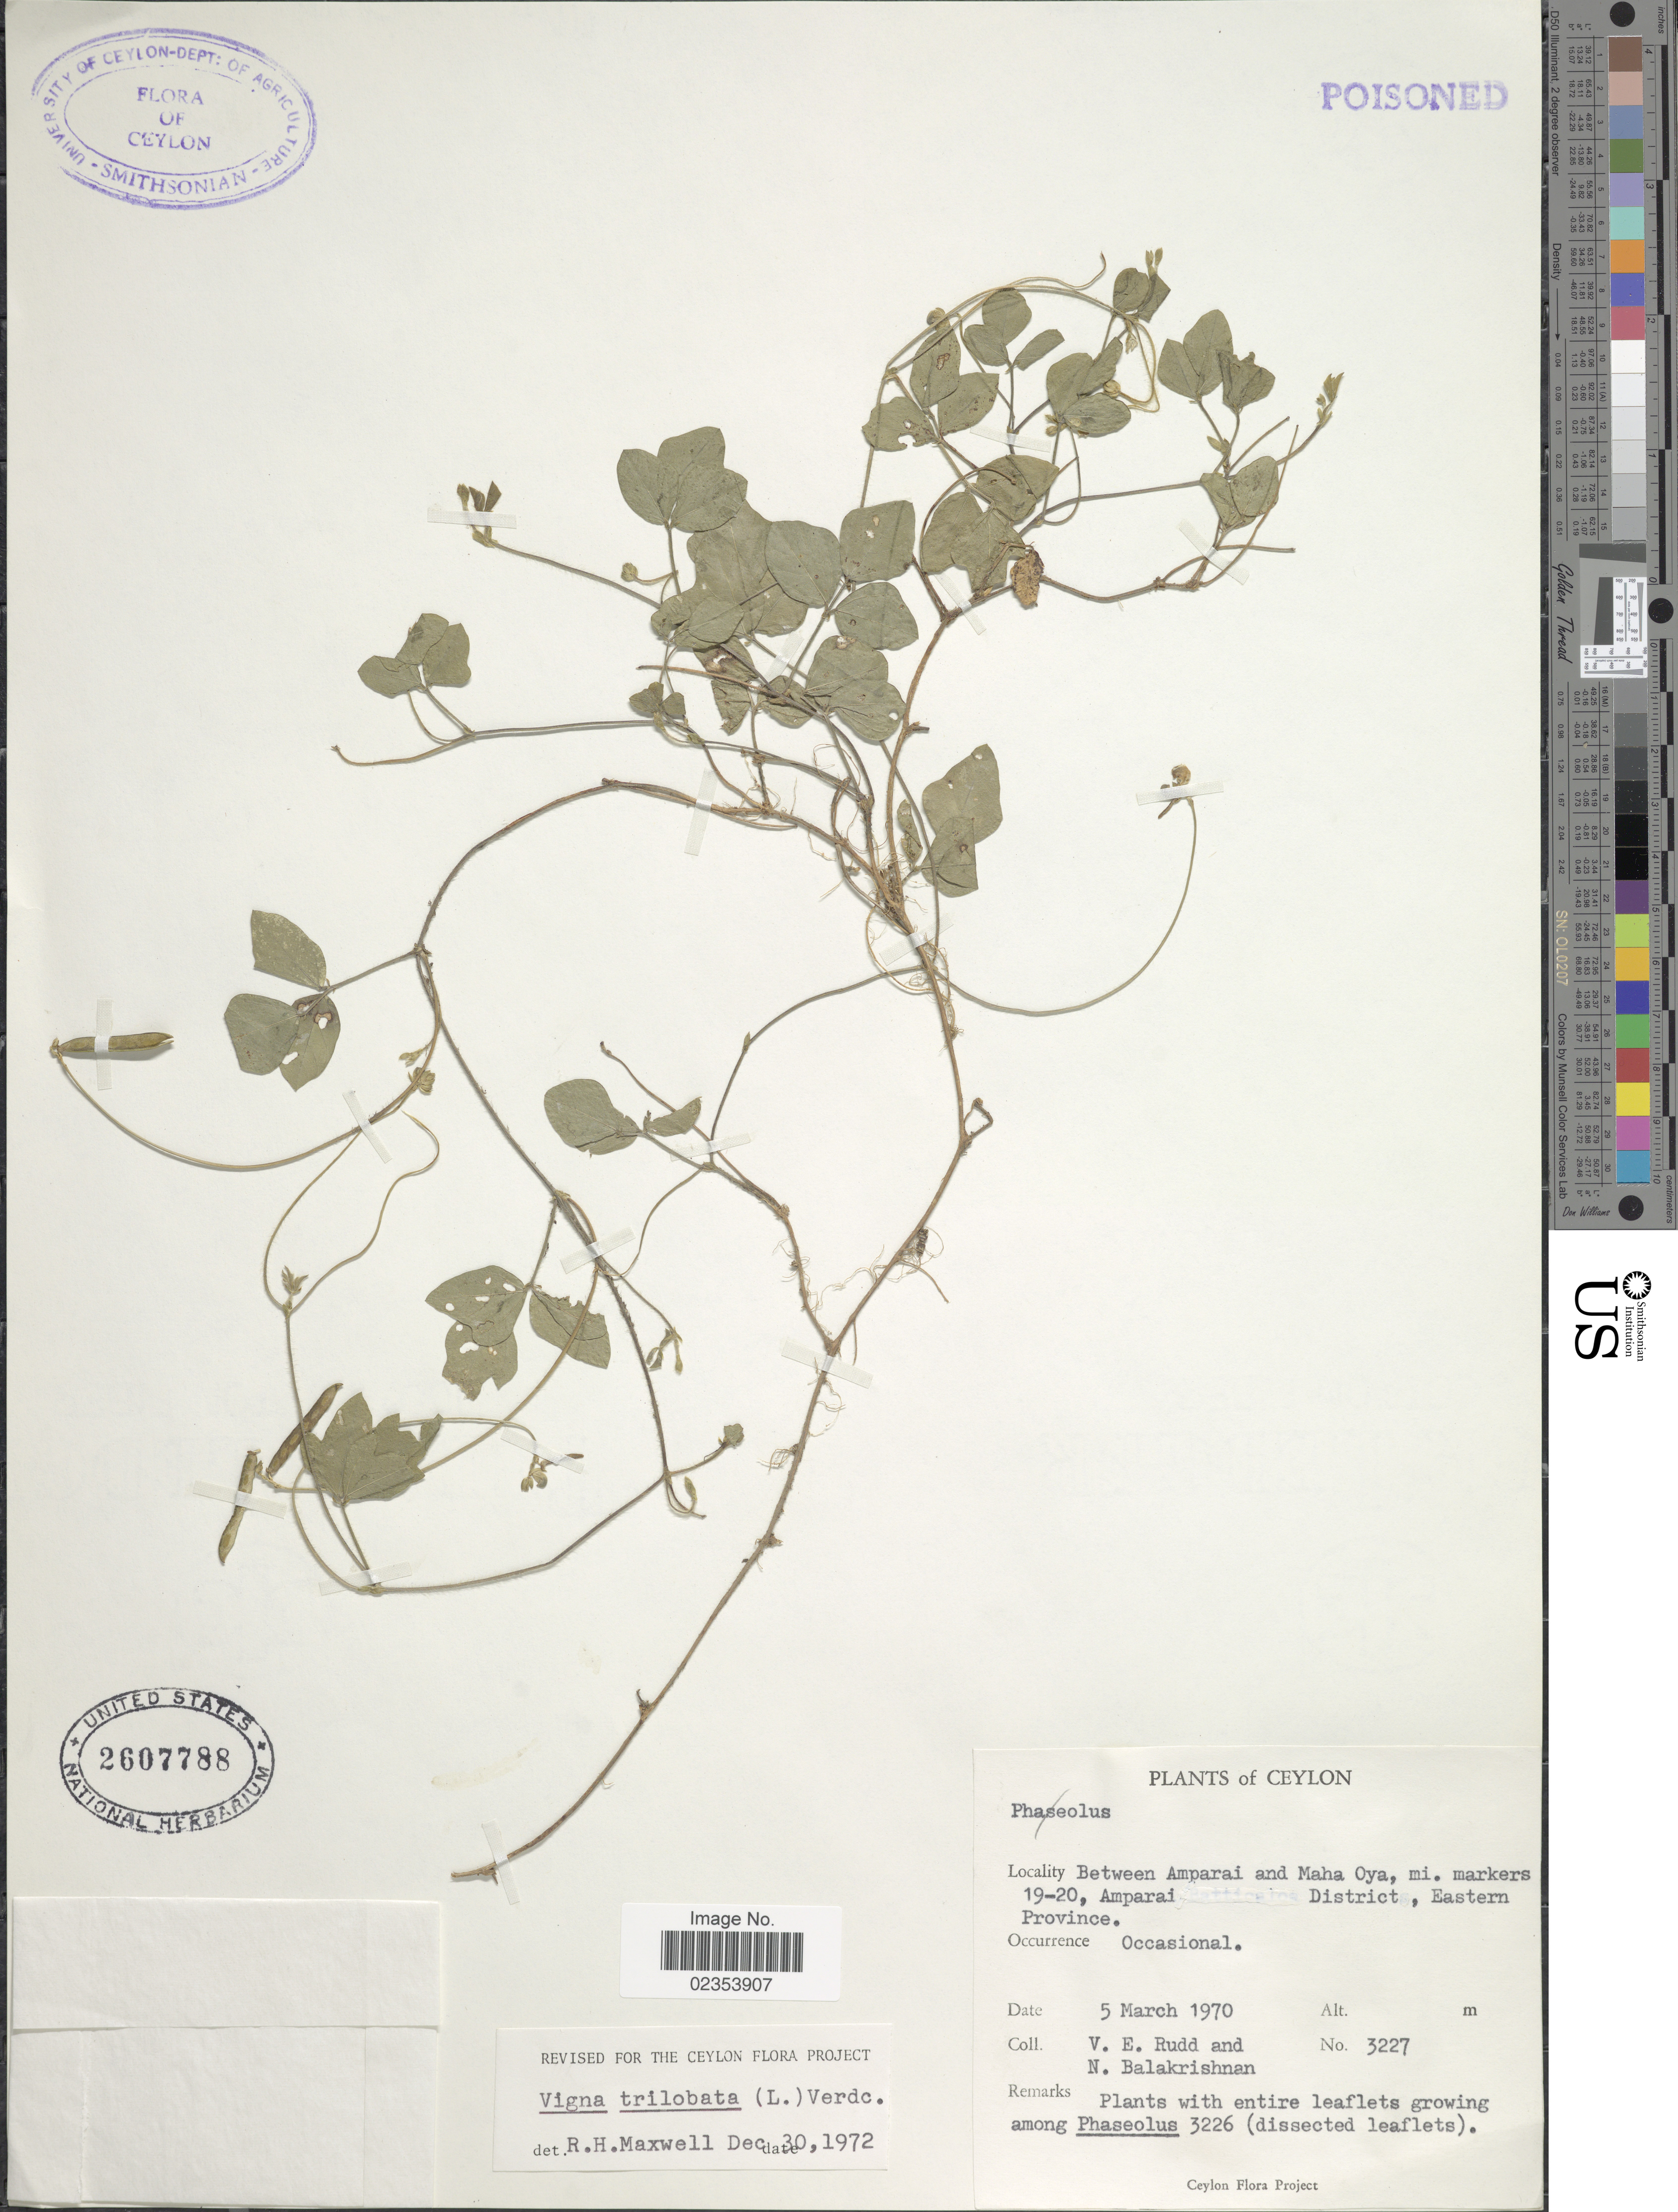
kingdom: Plantae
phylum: Tracheophyta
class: Magnoliopsida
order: Fabales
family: Fabaceae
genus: Vigna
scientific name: Vigna trilobata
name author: (L.) Verdc.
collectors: V. E. Rudd & N. Balakrishnan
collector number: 3227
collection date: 1970-03-05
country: Sri Lanka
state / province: Eastern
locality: Ceylon. Between Amparai and Maha Oya, mi. markers 19-20, Amparai District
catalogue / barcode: US 2607788